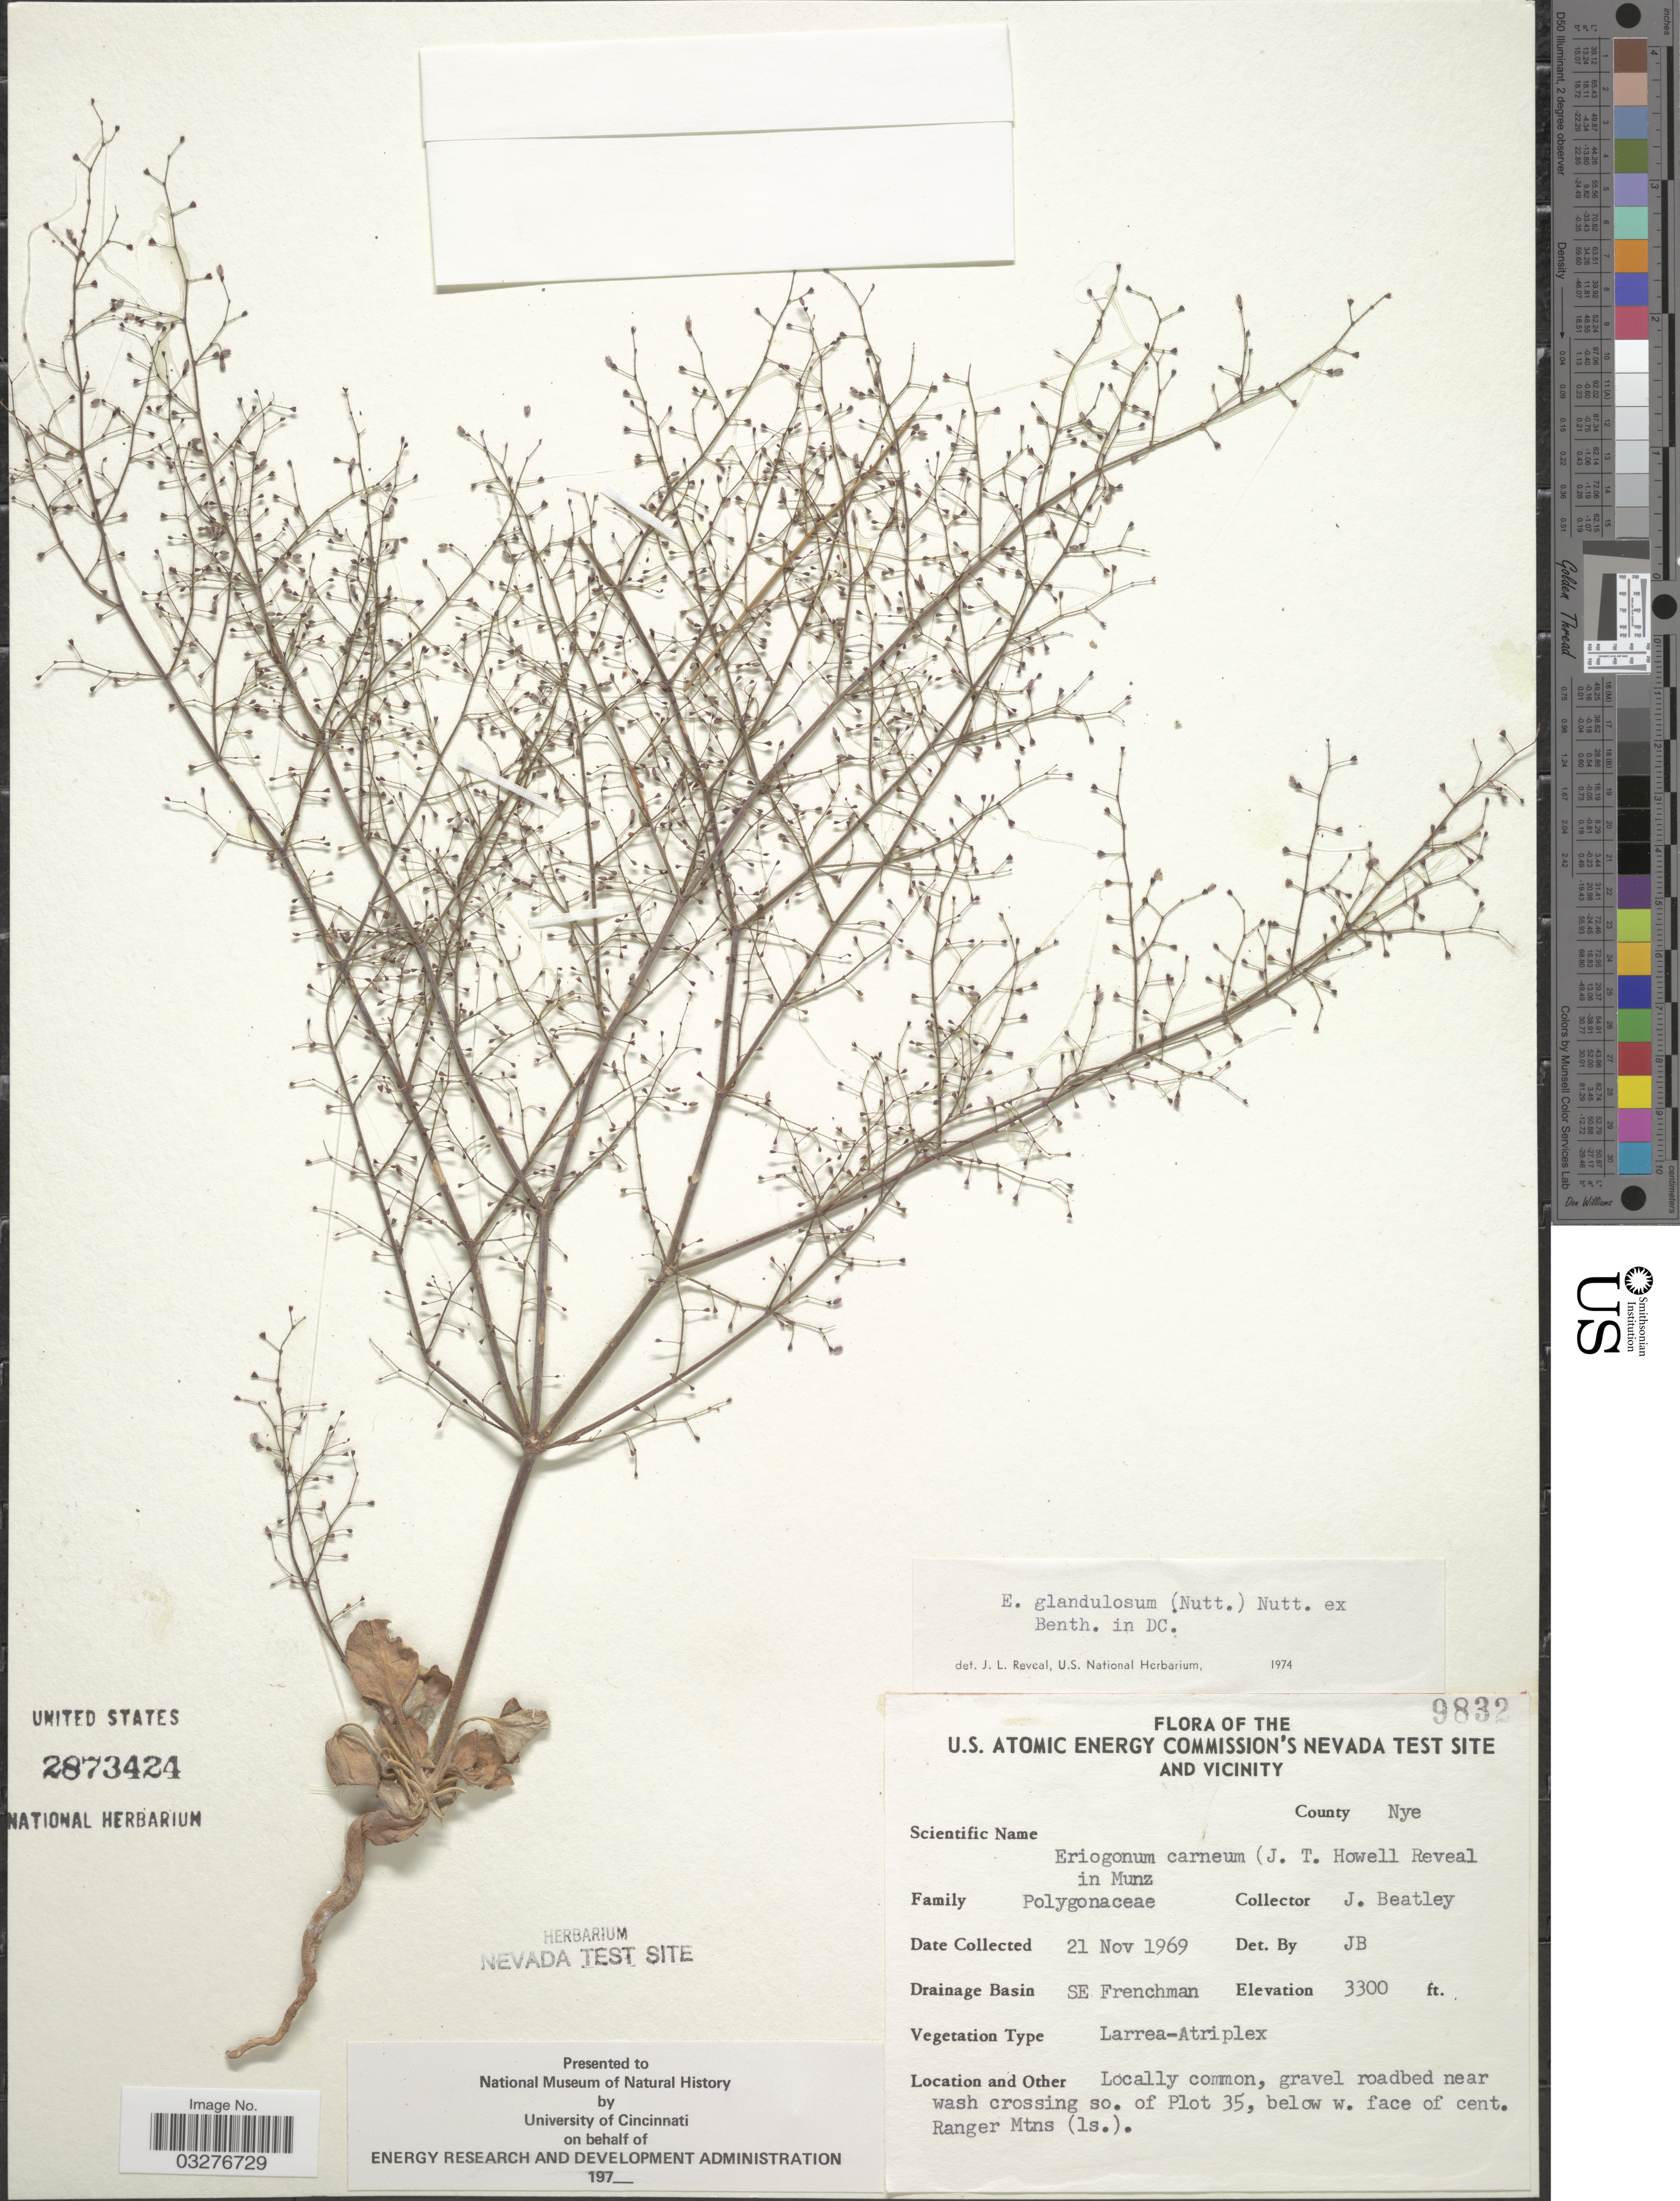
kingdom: Plantae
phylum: Tracheophyta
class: Magnoliopsida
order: Caryophyllales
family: Polygonaceae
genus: Eriogonum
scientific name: Eriogonum glandulosum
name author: (Nutt.) Nutt. ex Benth.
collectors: J. C. Beatley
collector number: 9832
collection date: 1969-11-21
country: United States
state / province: Nevada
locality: U. S. Atomic Energy Commission's Nevada Test Site and Vicinity. County Nye. Drainage Basin SE Frenchman. So. of Plot 35, below w. face of cent. Ranger Mtns (Is.).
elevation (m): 1006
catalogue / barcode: US 2873424